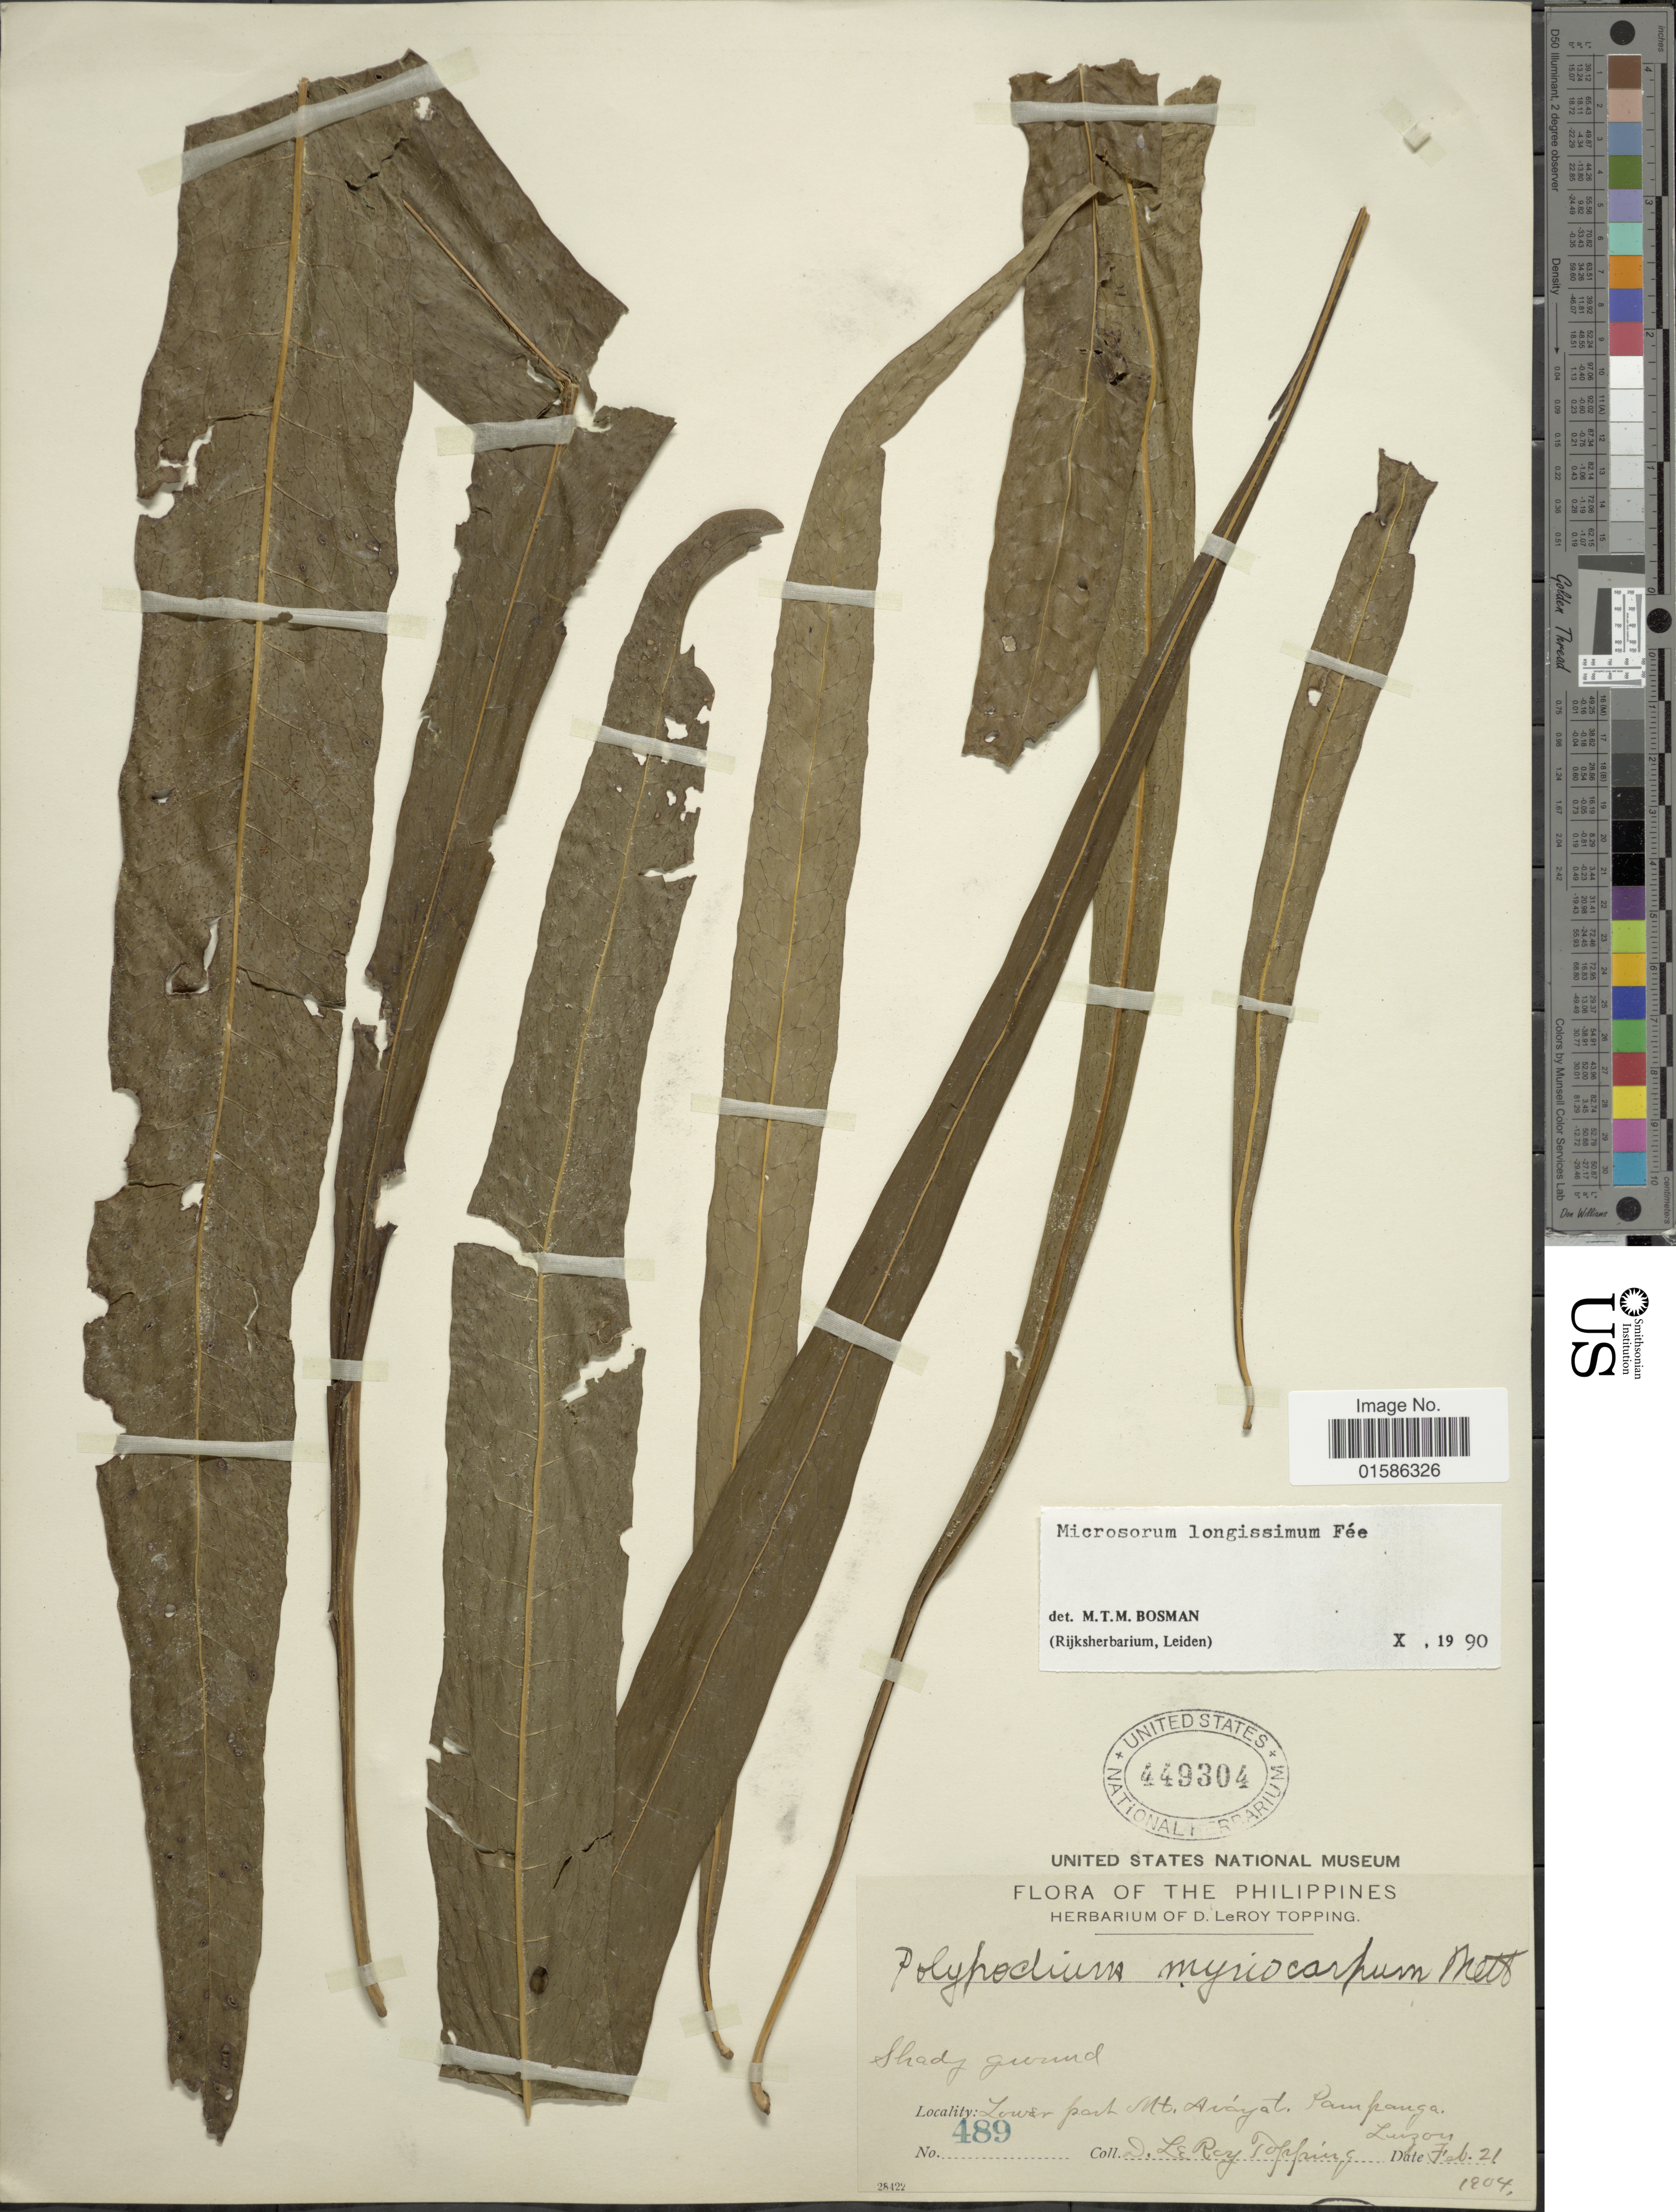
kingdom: Plantae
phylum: Tracheophyta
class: Polypodiopsida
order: Polypodiales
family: Polypodiaceae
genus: Microsorum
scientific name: Microsorum longissimum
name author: Fée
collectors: D. L. Topping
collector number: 489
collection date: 1904-02-21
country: Philippines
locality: Lower part Mt Aráyat, Pampamga, Luzon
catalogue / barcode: US 449304